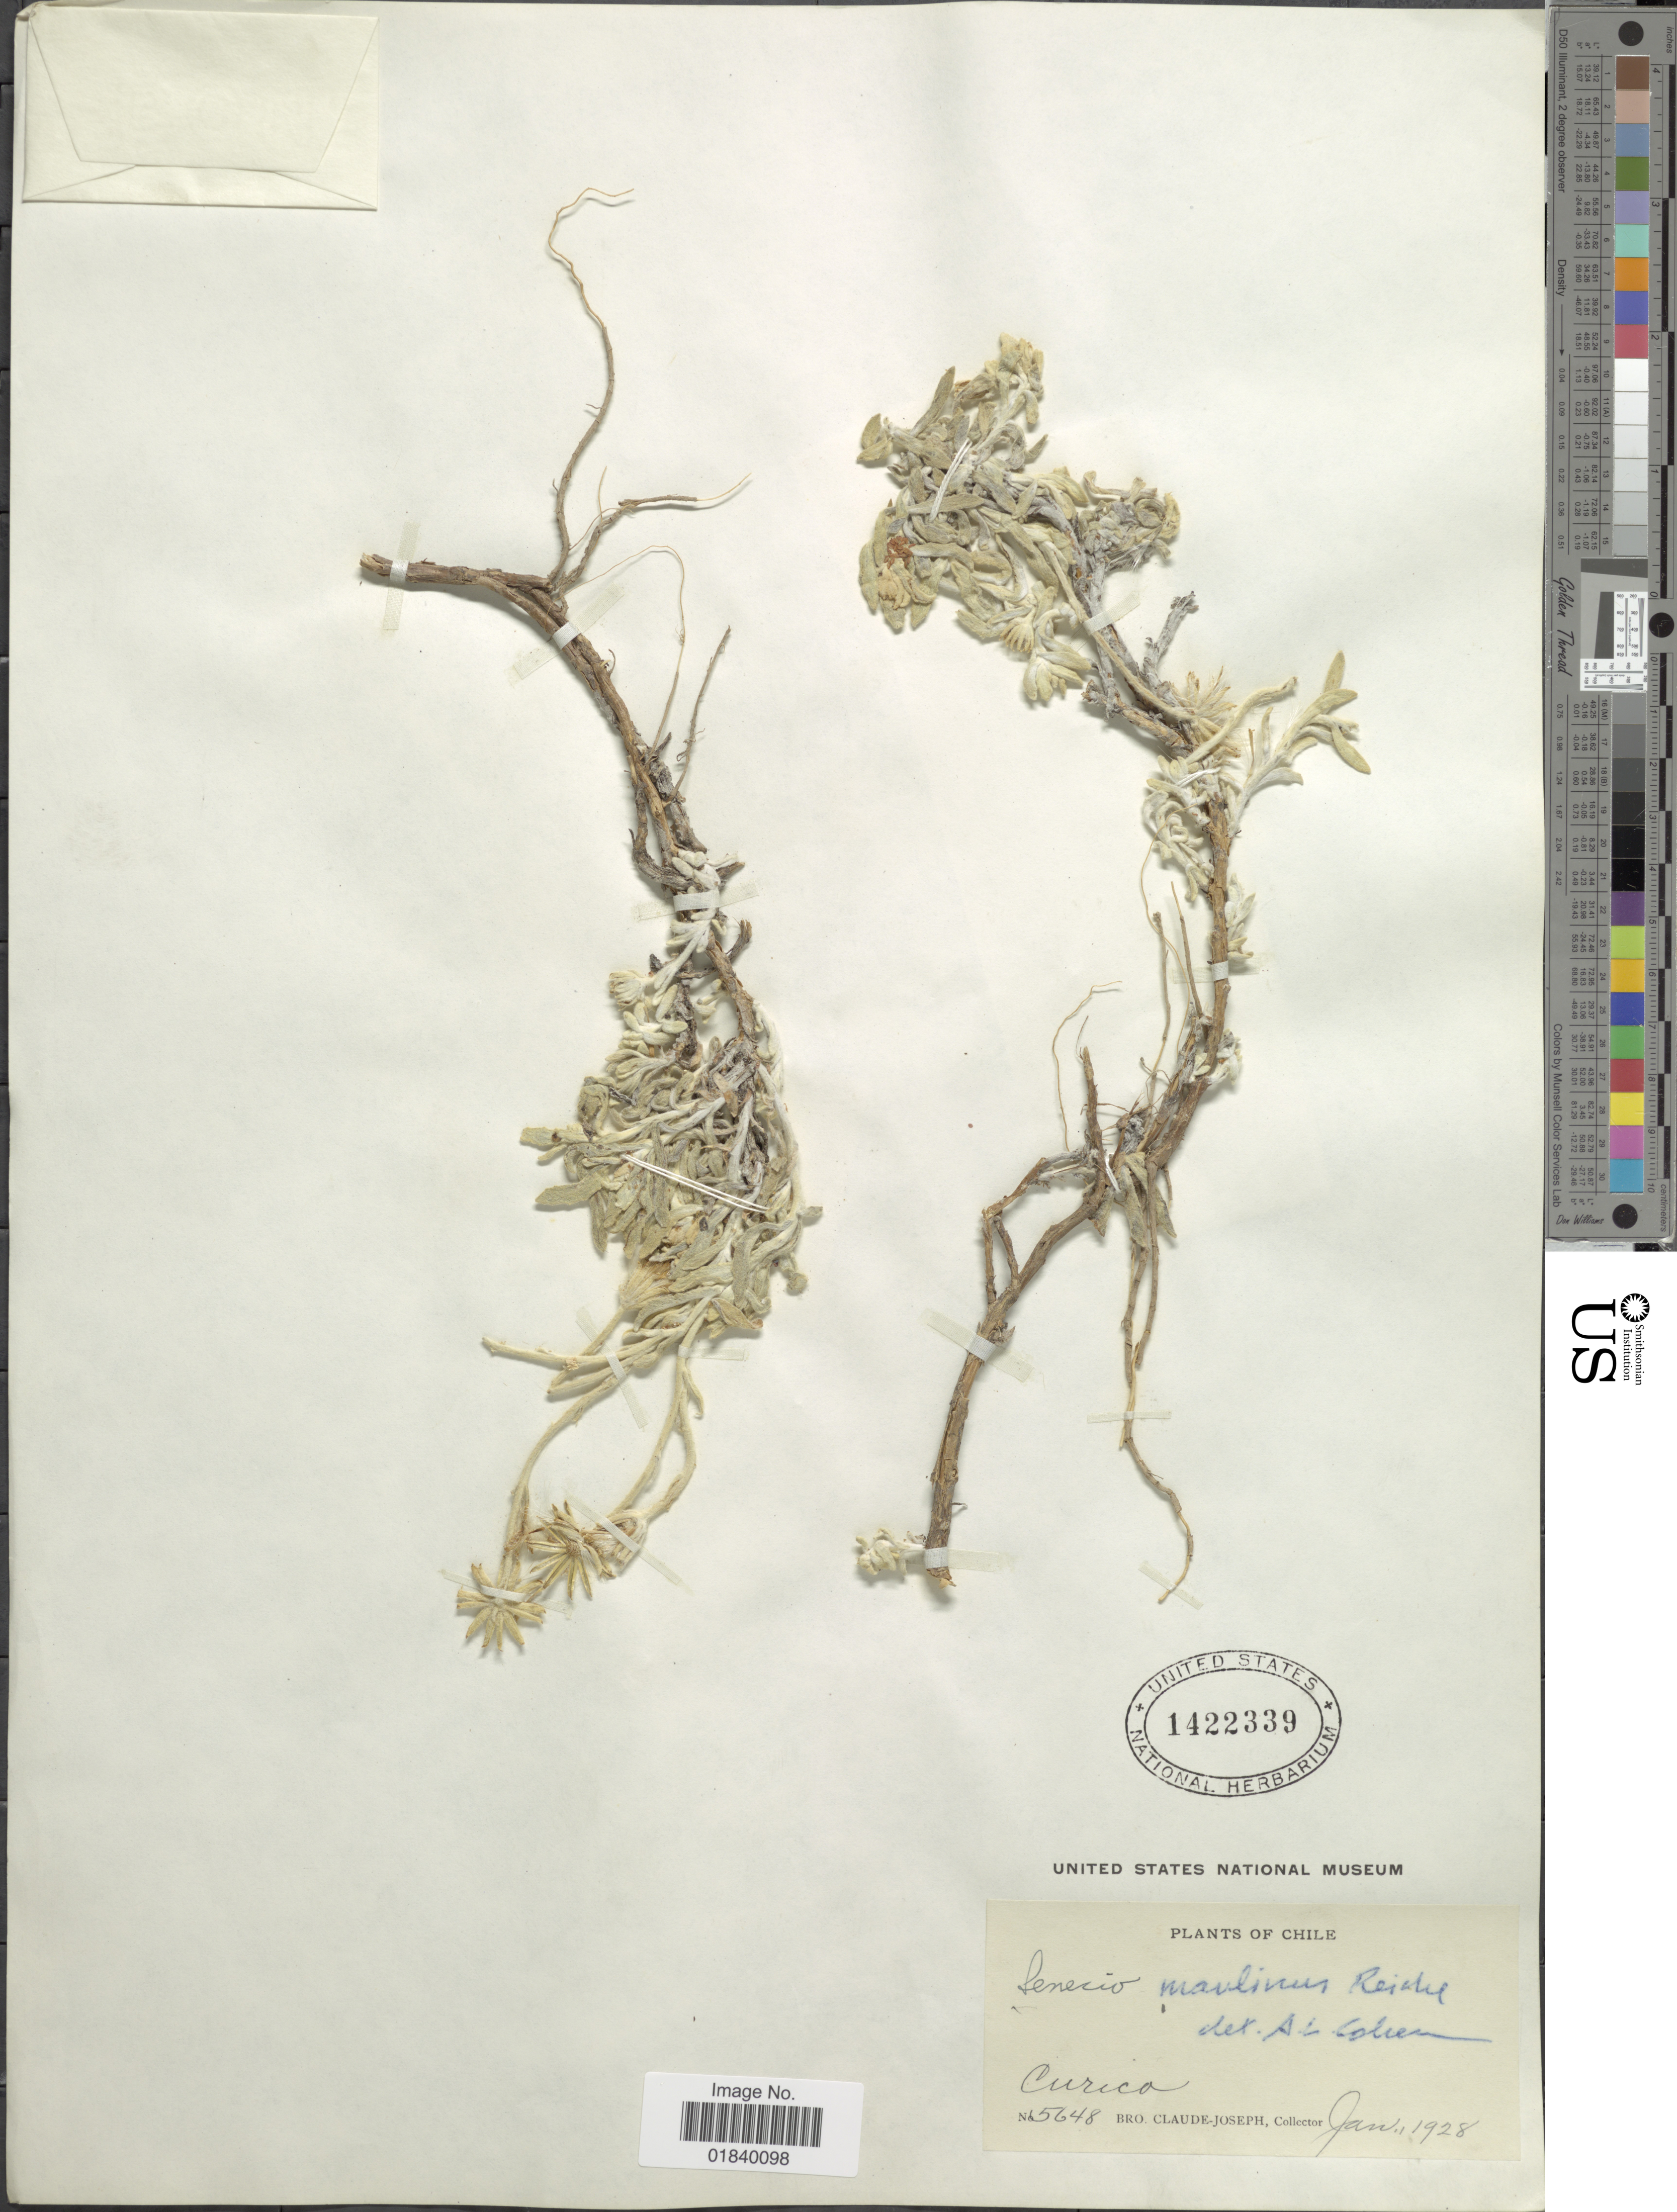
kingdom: Plantae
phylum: Tracheophyta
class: Magnoliopsida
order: Asterales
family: Asteraceae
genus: Senecio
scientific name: Senecio maulinus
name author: Reiche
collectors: Bro. Claude-Joseph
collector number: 5648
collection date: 1928-01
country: Chile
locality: Curico. Chile.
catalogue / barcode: US 1422339